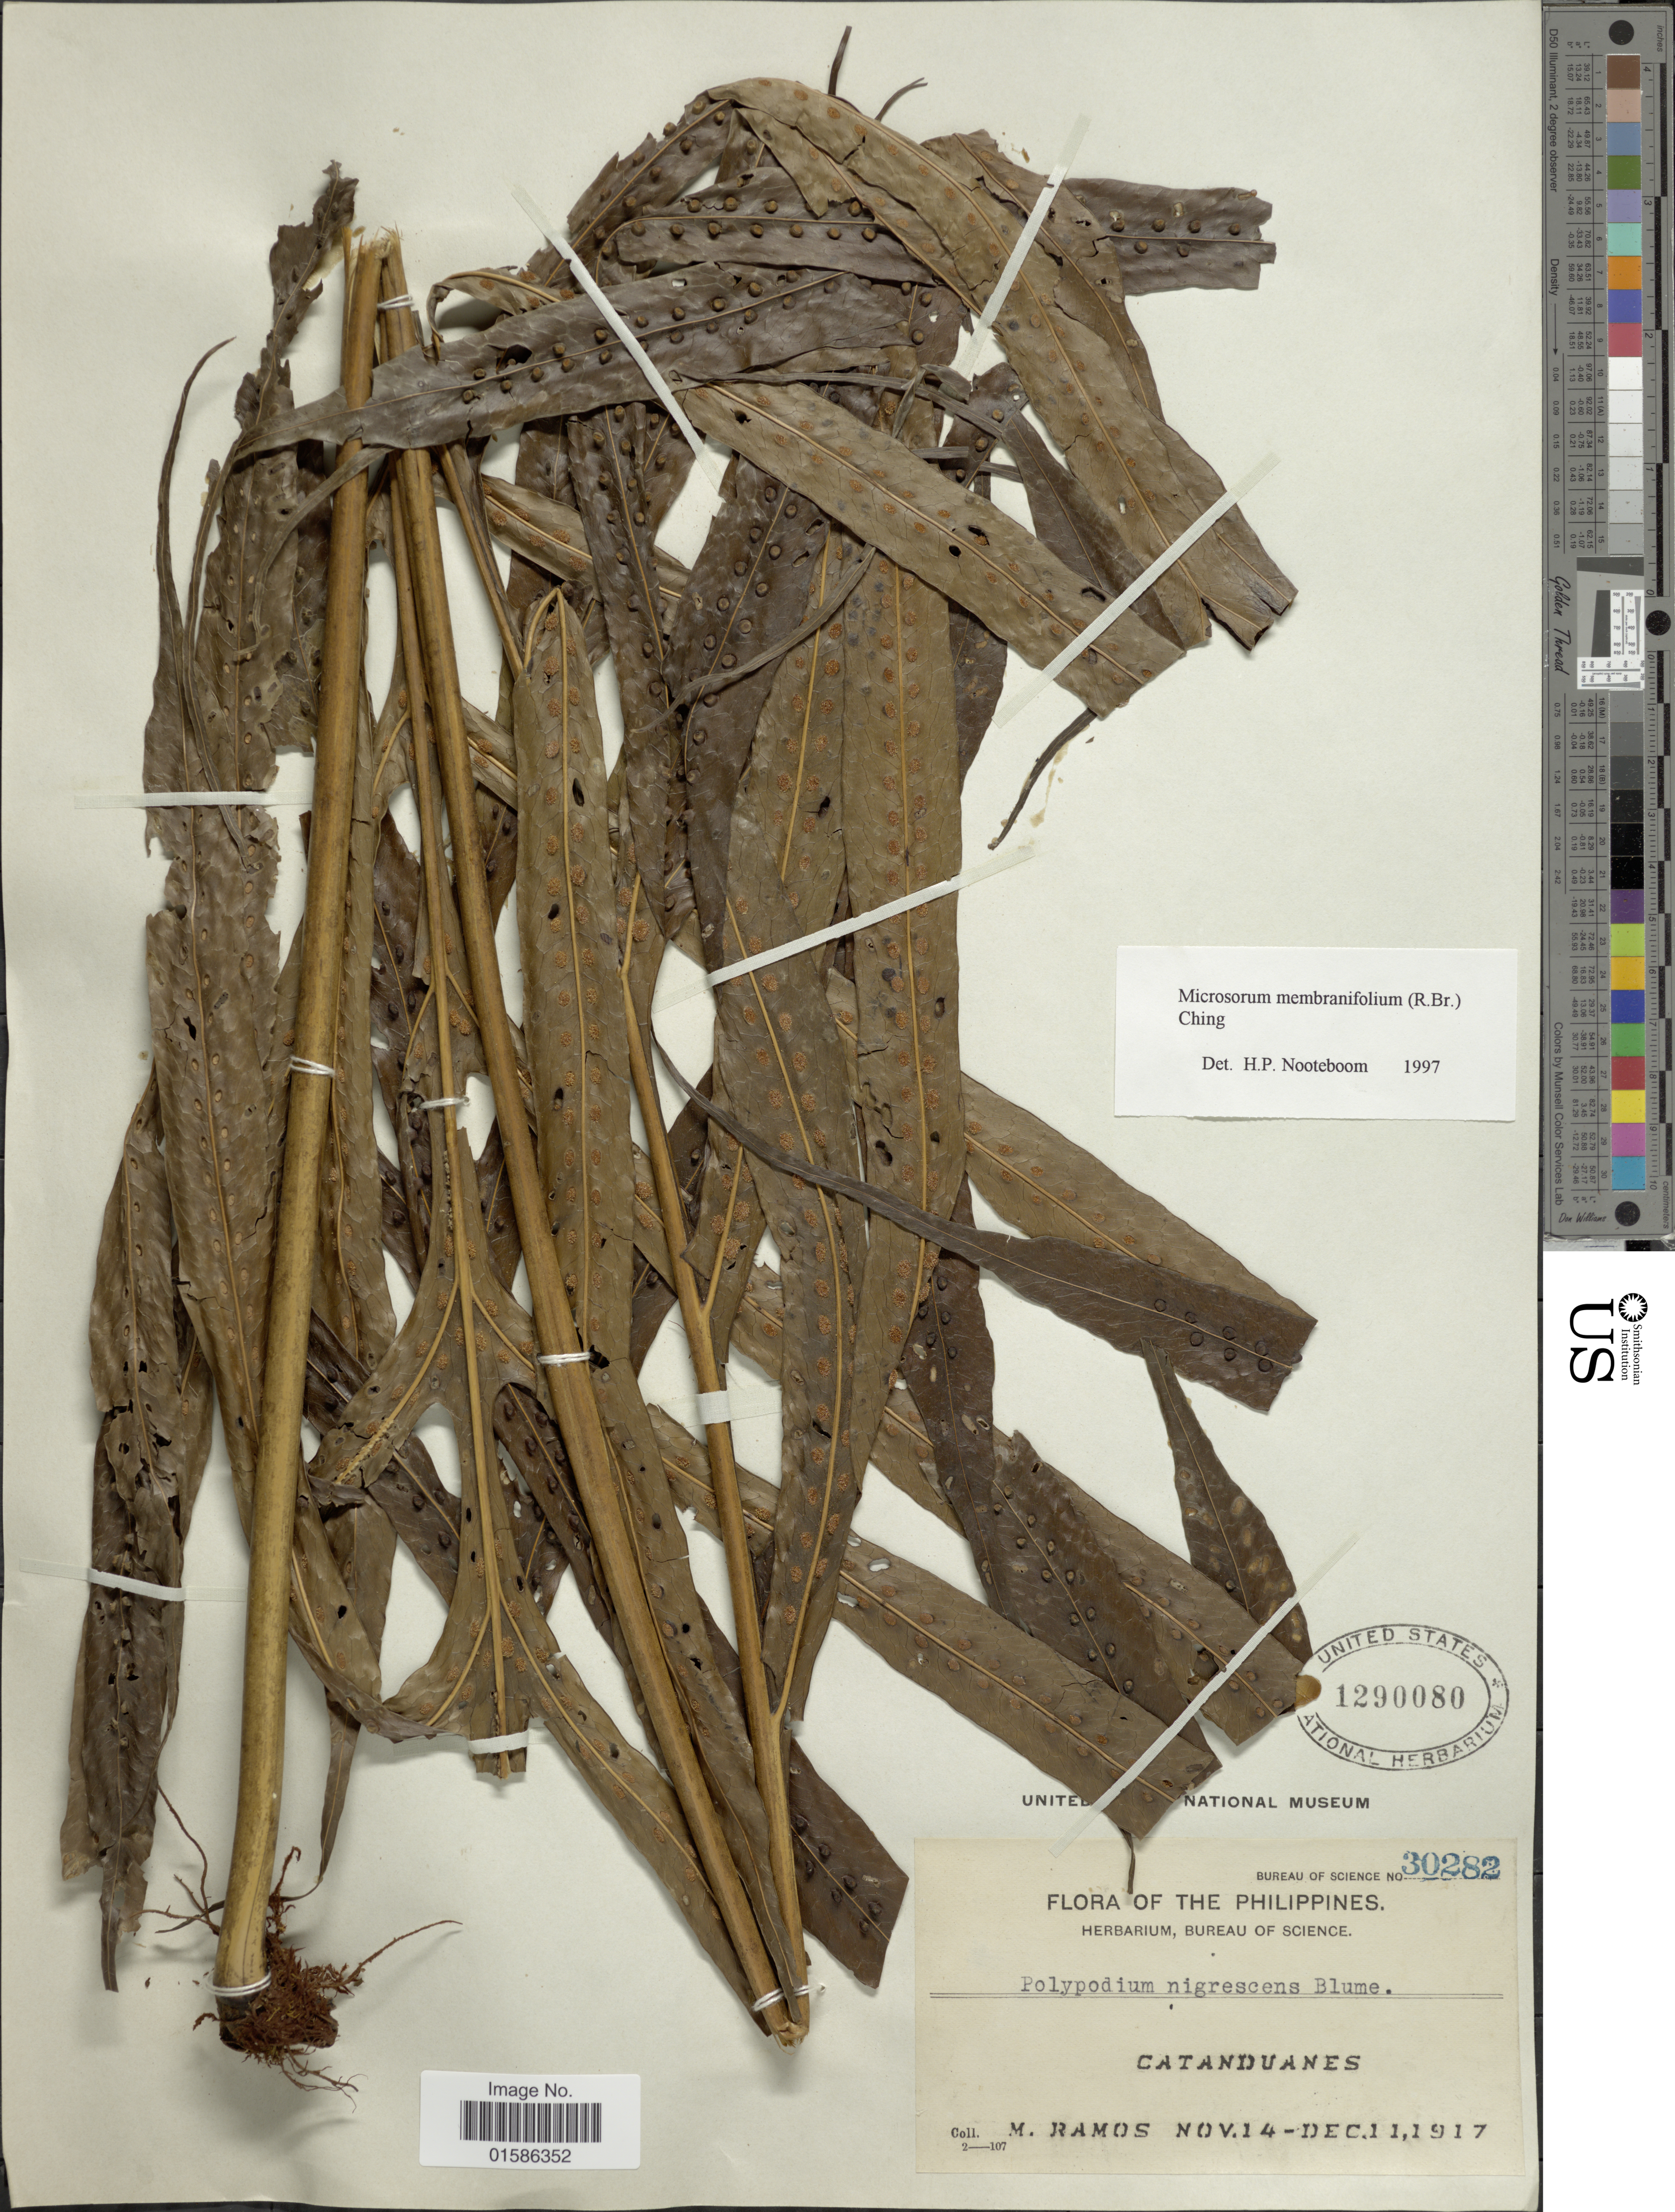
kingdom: Plantae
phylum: Tracheophyta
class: Polypodiopsida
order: Polypodiales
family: Polypodiaceae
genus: Microsorum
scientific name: Microsorum membranifolium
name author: (R. Br.) Ching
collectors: M. Ramos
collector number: Bureau of Science 30282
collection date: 1917-11-14/1917-12-01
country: Philippines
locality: Catanduanes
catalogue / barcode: US 1290080